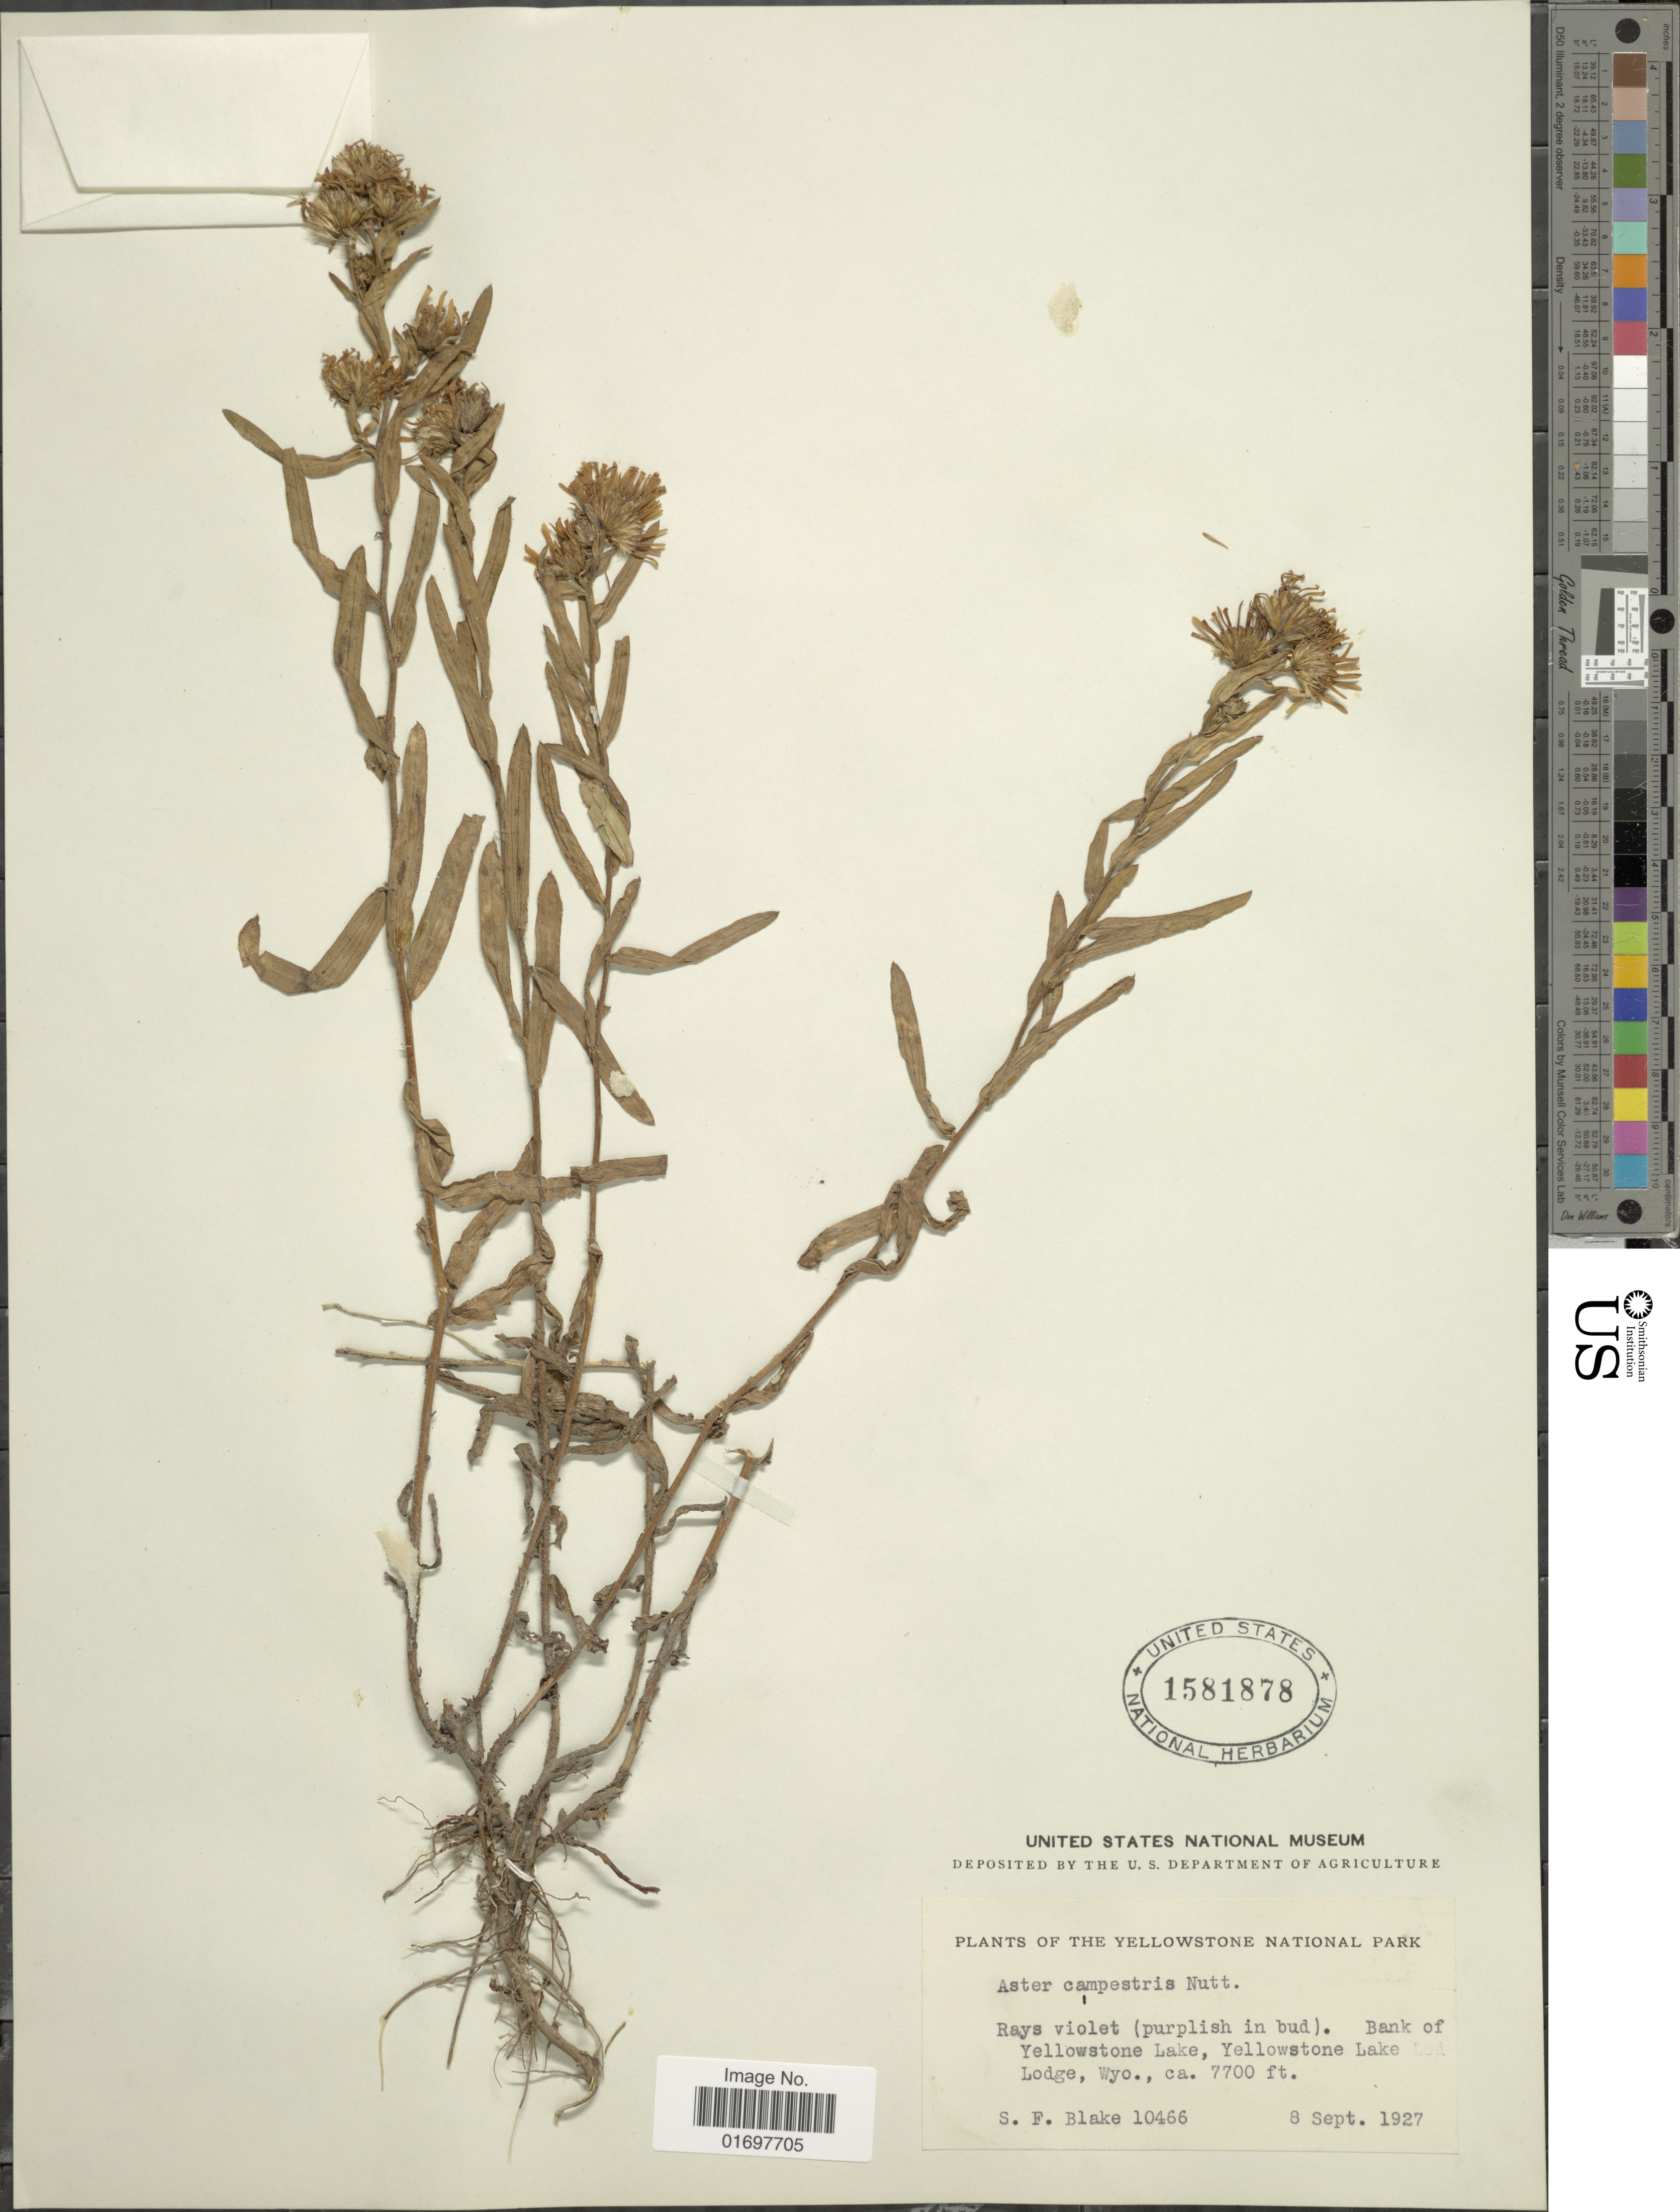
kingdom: Plantae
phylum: Tracheophyta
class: Magnoliopsida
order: Asterales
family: Asteraceae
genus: Symphyotrichum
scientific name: Symphyotrichum campestre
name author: (Nutt.) G.L. Nesom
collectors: S. Blake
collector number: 10466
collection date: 1927-09-08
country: United States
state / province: Wyoming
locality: Yellowstone National Park. Bank of Yellowstone Lake, Yellowstone Lake Lodge.Wyo.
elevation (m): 2347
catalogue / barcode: US 1581878